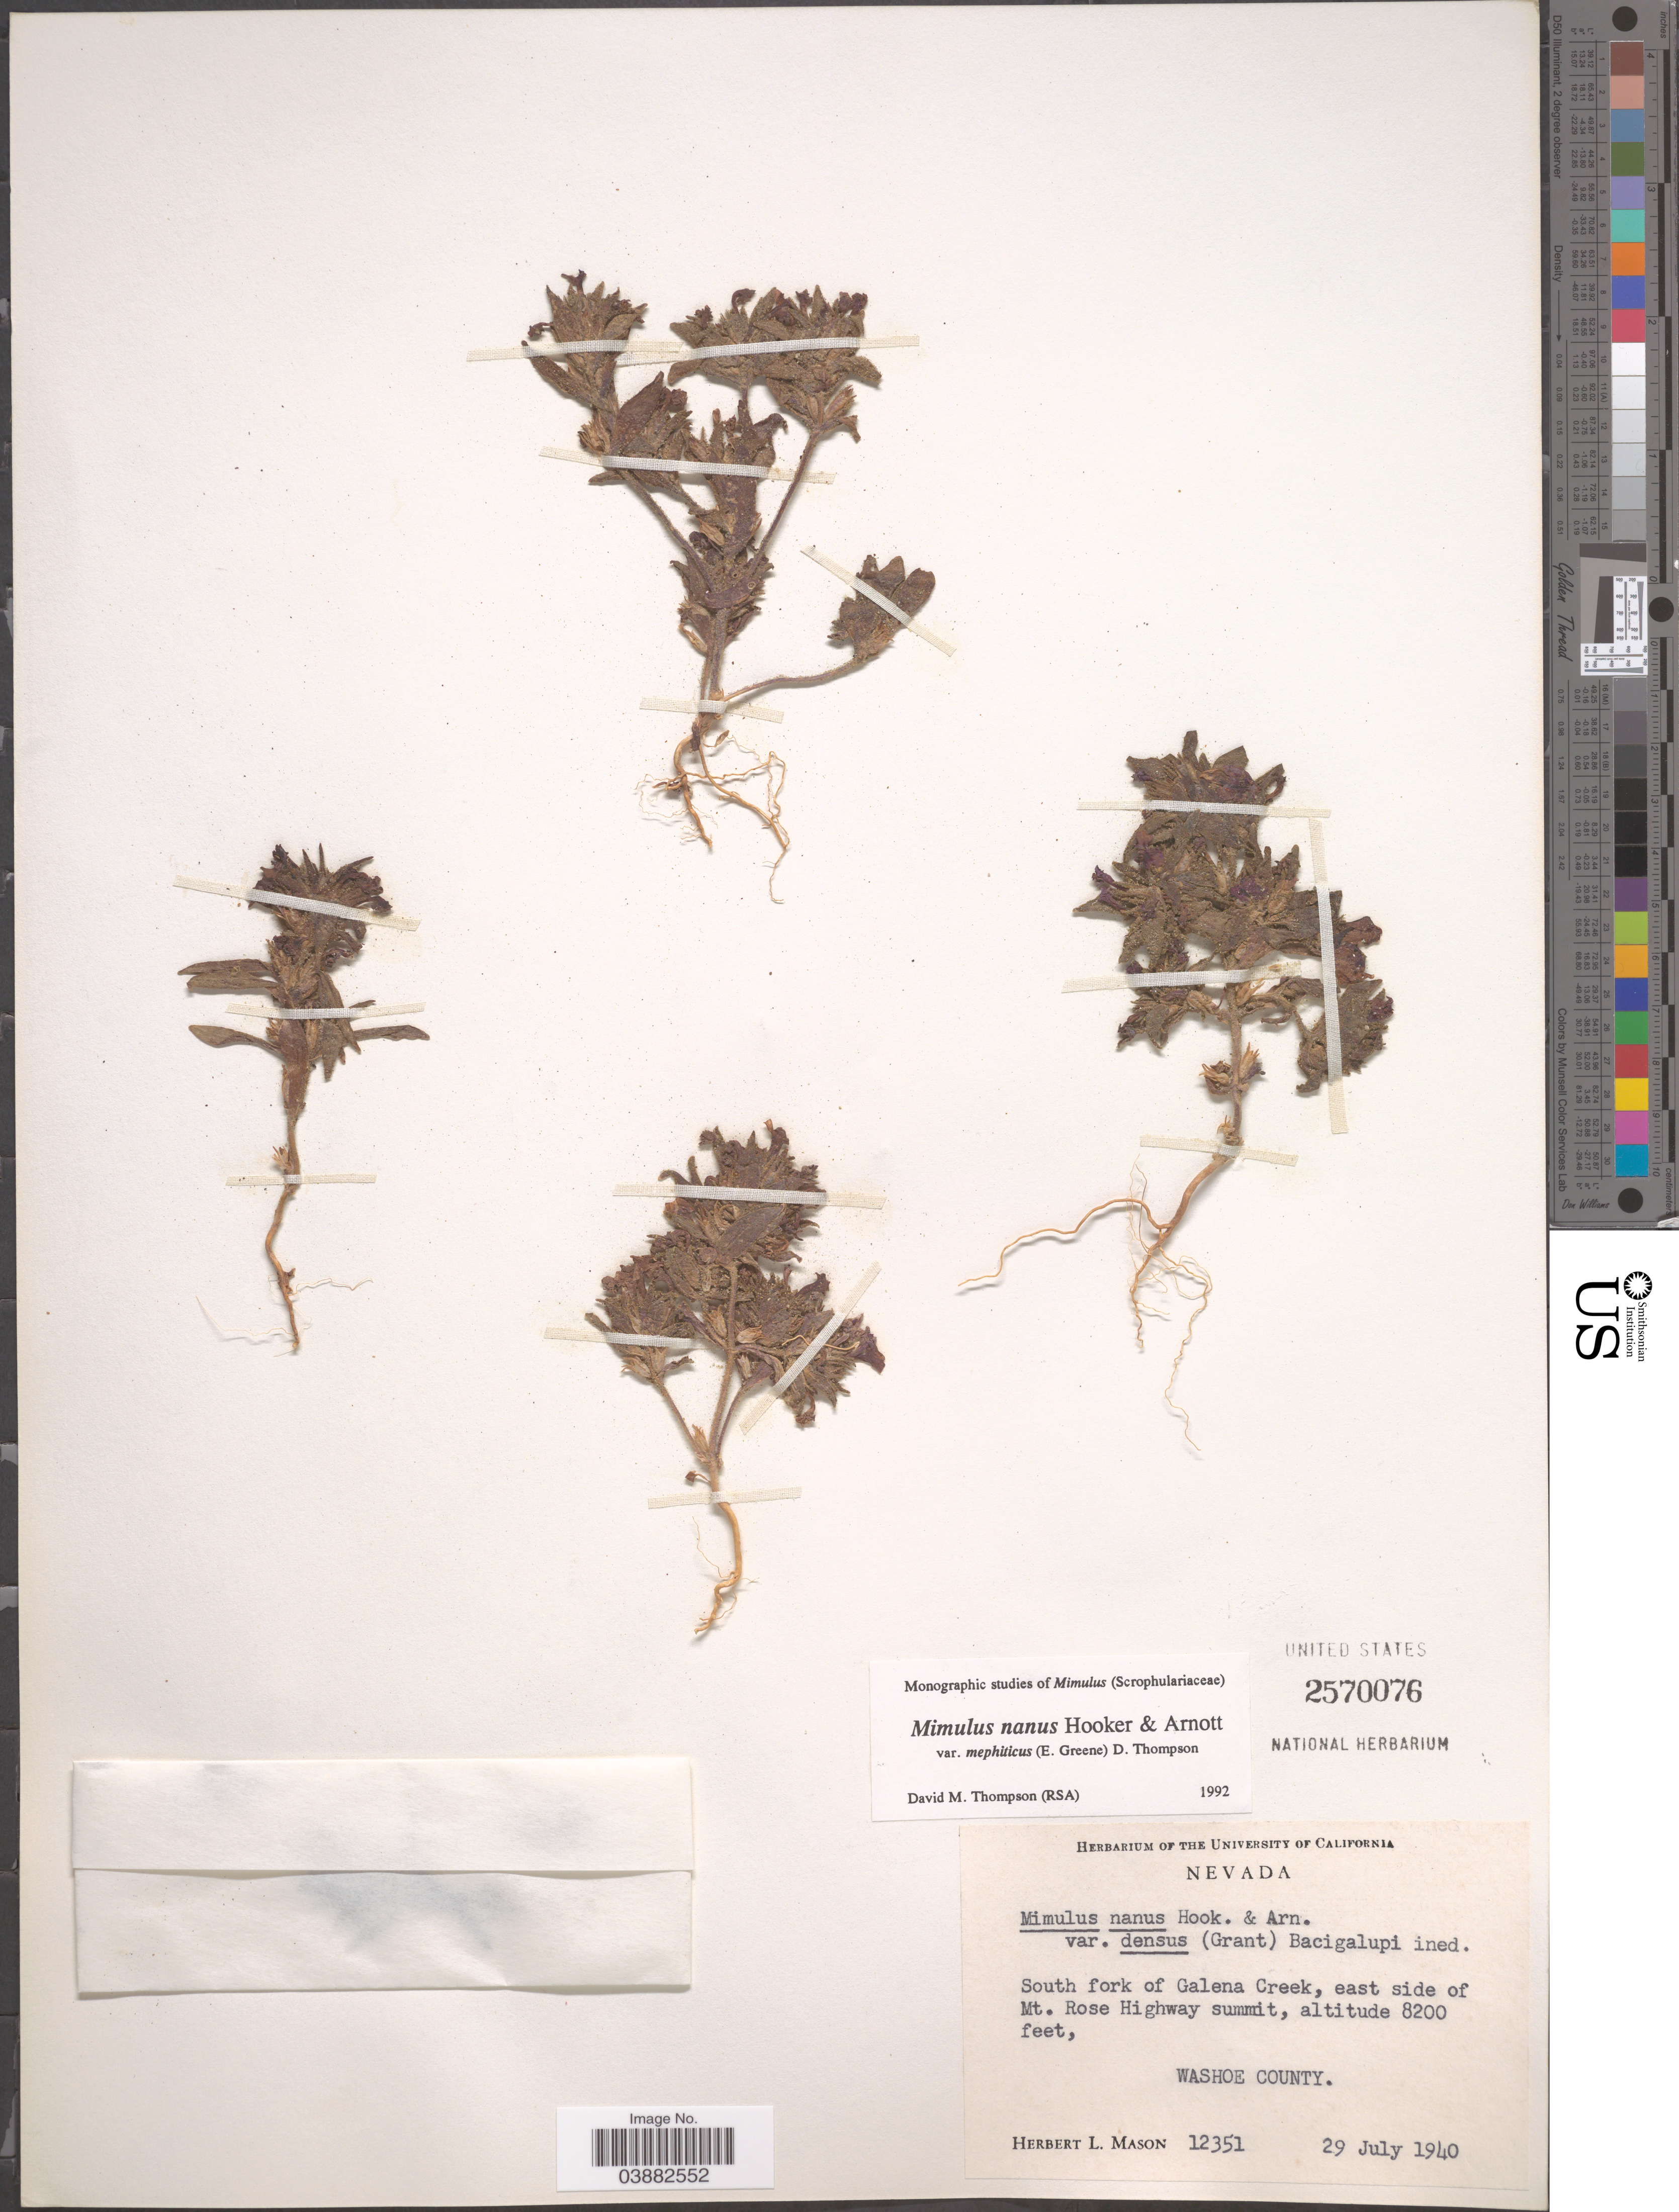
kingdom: Plantae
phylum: Tracheophyta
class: Magnoliopsida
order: Lamiales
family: Phrymaceae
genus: Mimulus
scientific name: Mimulus nanus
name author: Hook. & Arn.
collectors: H. L. Mason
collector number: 12351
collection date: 1940-07-29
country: United States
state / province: Nevada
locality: South fork of Galena Creek, east side of Mt. Rose Highway summit. Washoe County.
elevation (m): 2499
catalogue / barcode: US 2570076